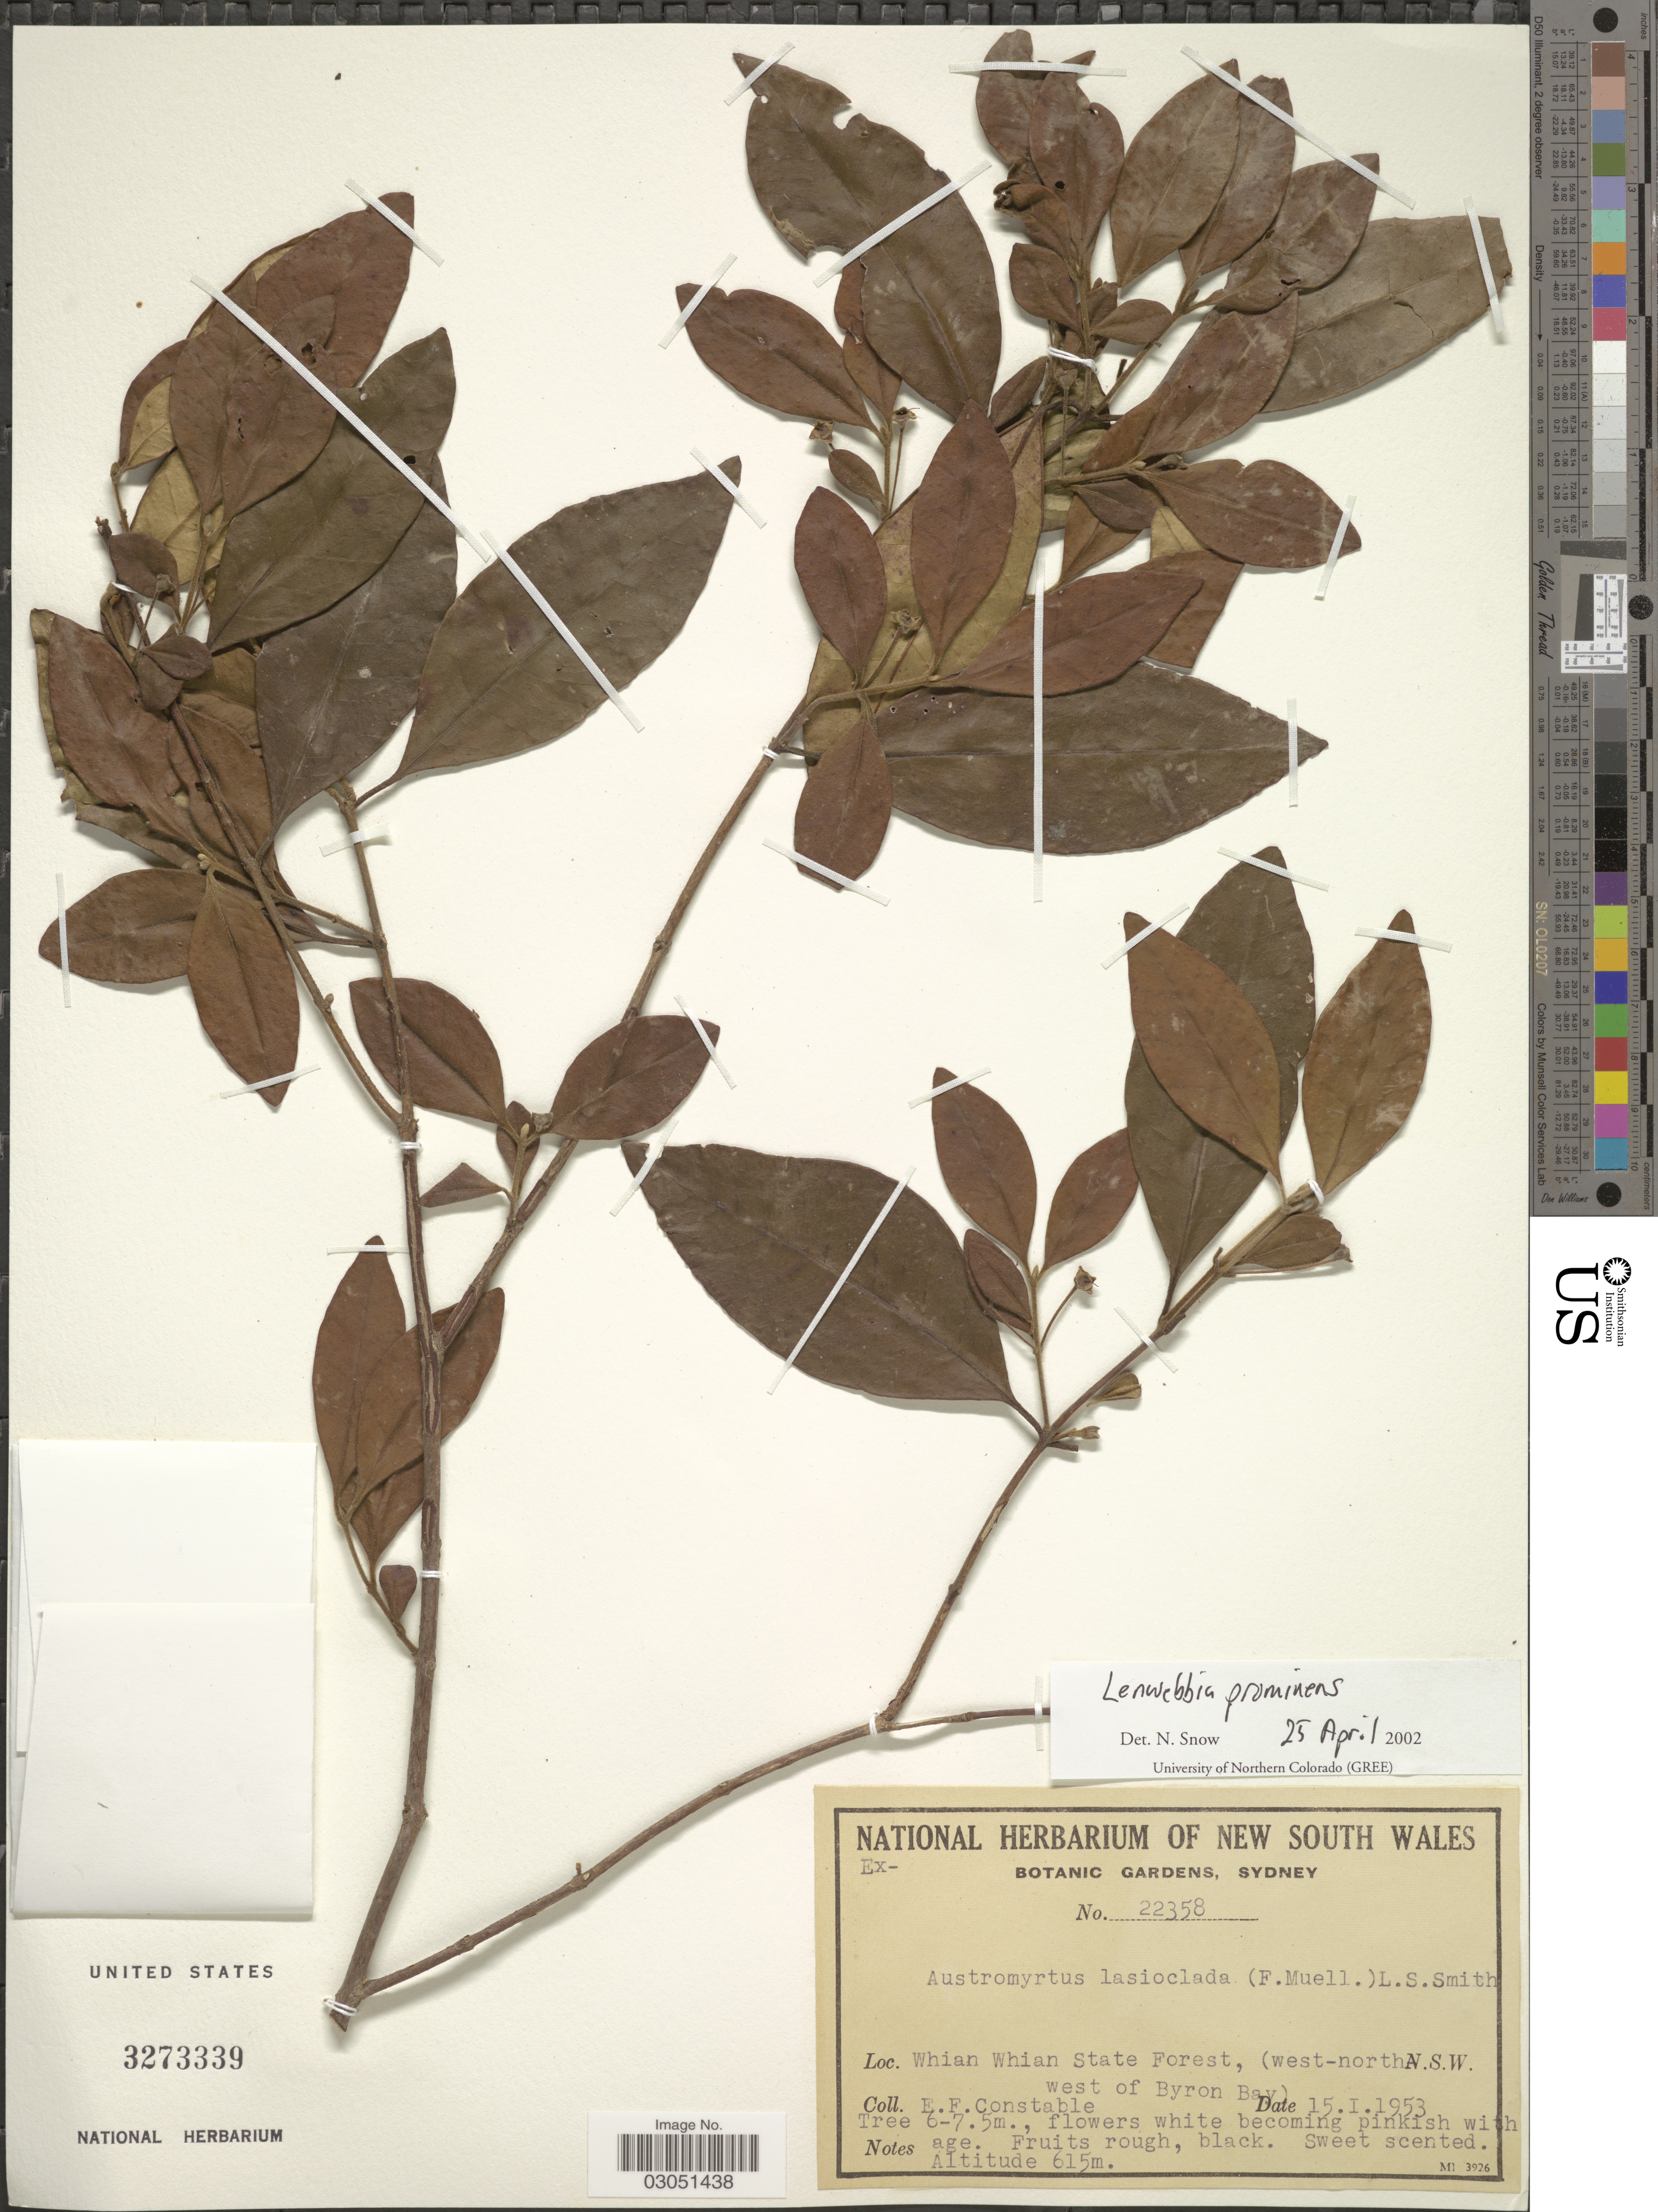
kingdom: Plantae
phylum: Tracheophyta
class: Magnoliopsida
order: Myrtales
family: Myrtaceae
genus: Lenwebbia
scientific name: Lenwebbia prominens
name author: N. Snow & Guymer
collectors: E. F. Constable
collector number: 22358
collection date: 1953-01-15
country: Australia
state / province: New South Wales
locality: Whian Whian State Forest, (west-north west of Byron Bay).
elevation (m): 615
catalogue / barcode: US 3273339